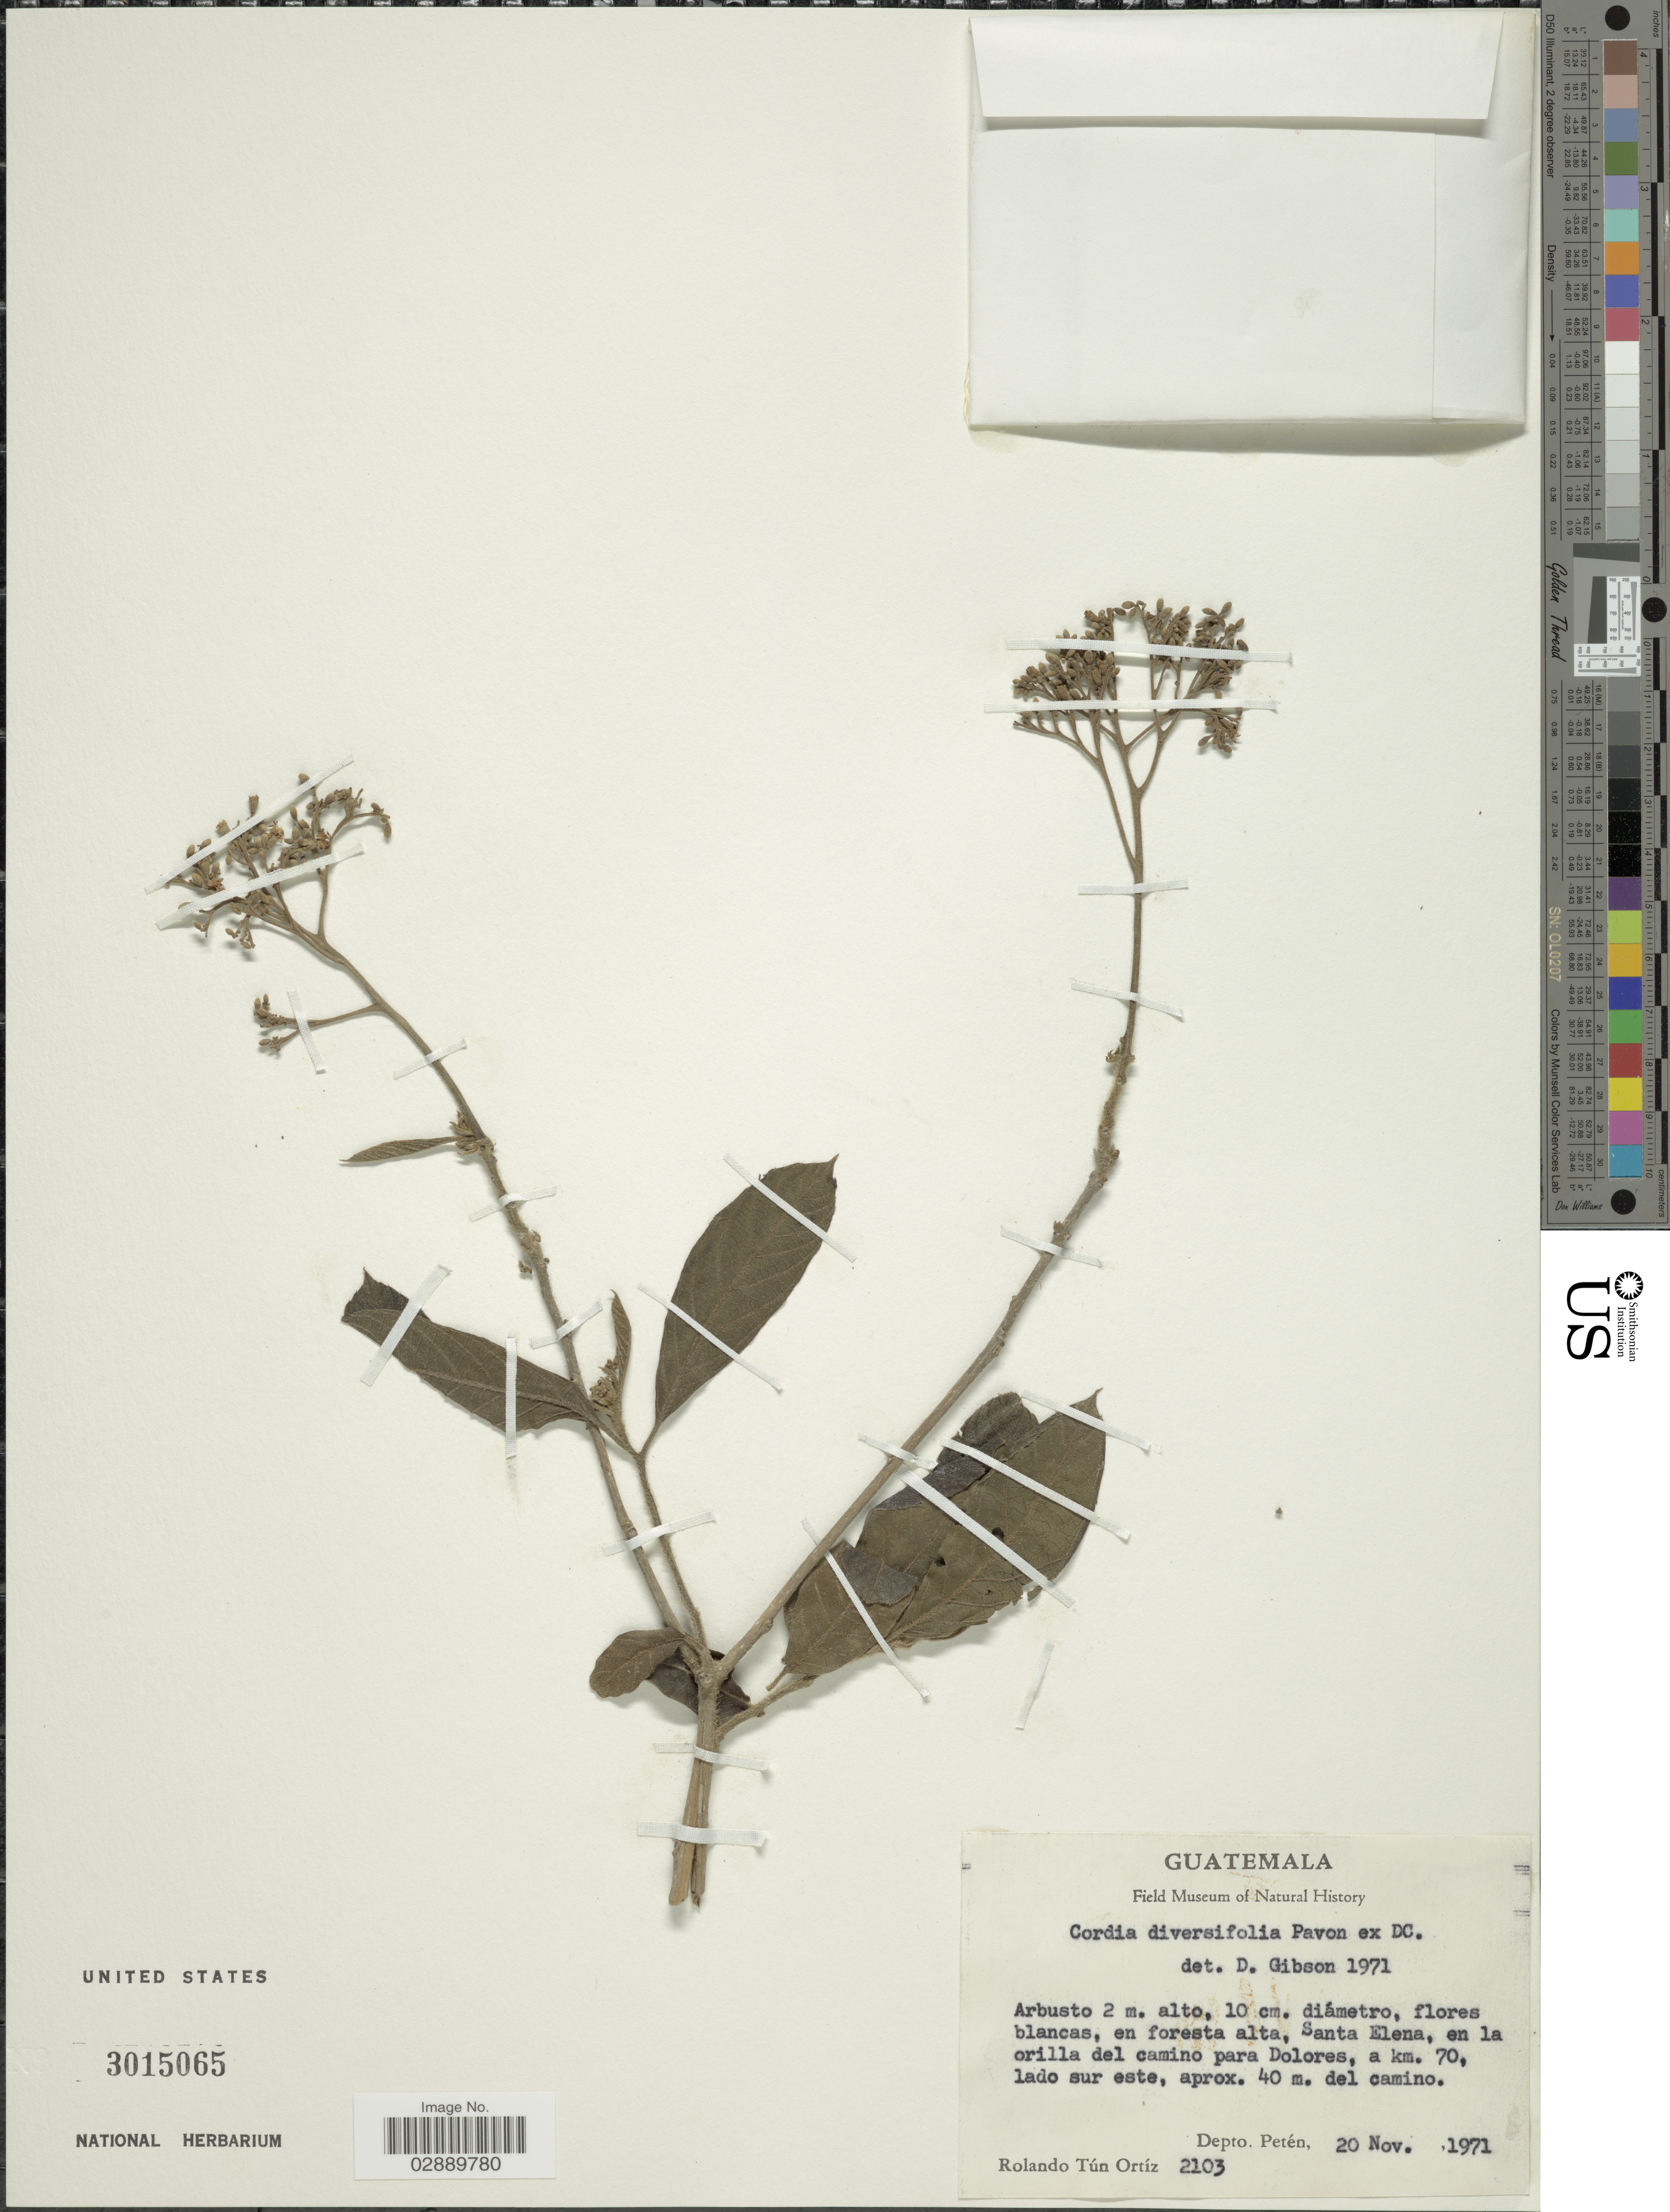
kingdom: Plantae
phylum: Tracheophyta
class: Magnoliopsida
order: Boraginales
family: Cordiaceae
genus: Cordia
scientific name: Cordia diversifolia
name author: Pav. ex DC.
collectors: R. T. Ortíz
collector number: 2103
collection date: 1971-11-20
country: Guatemala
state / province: El Petén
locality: Santa Elena, en la orilla del camino para Dolores, a km. 70, lado sur este, aprox. 40 m. del camino. Depto. Petén.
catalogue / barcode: US 3015065